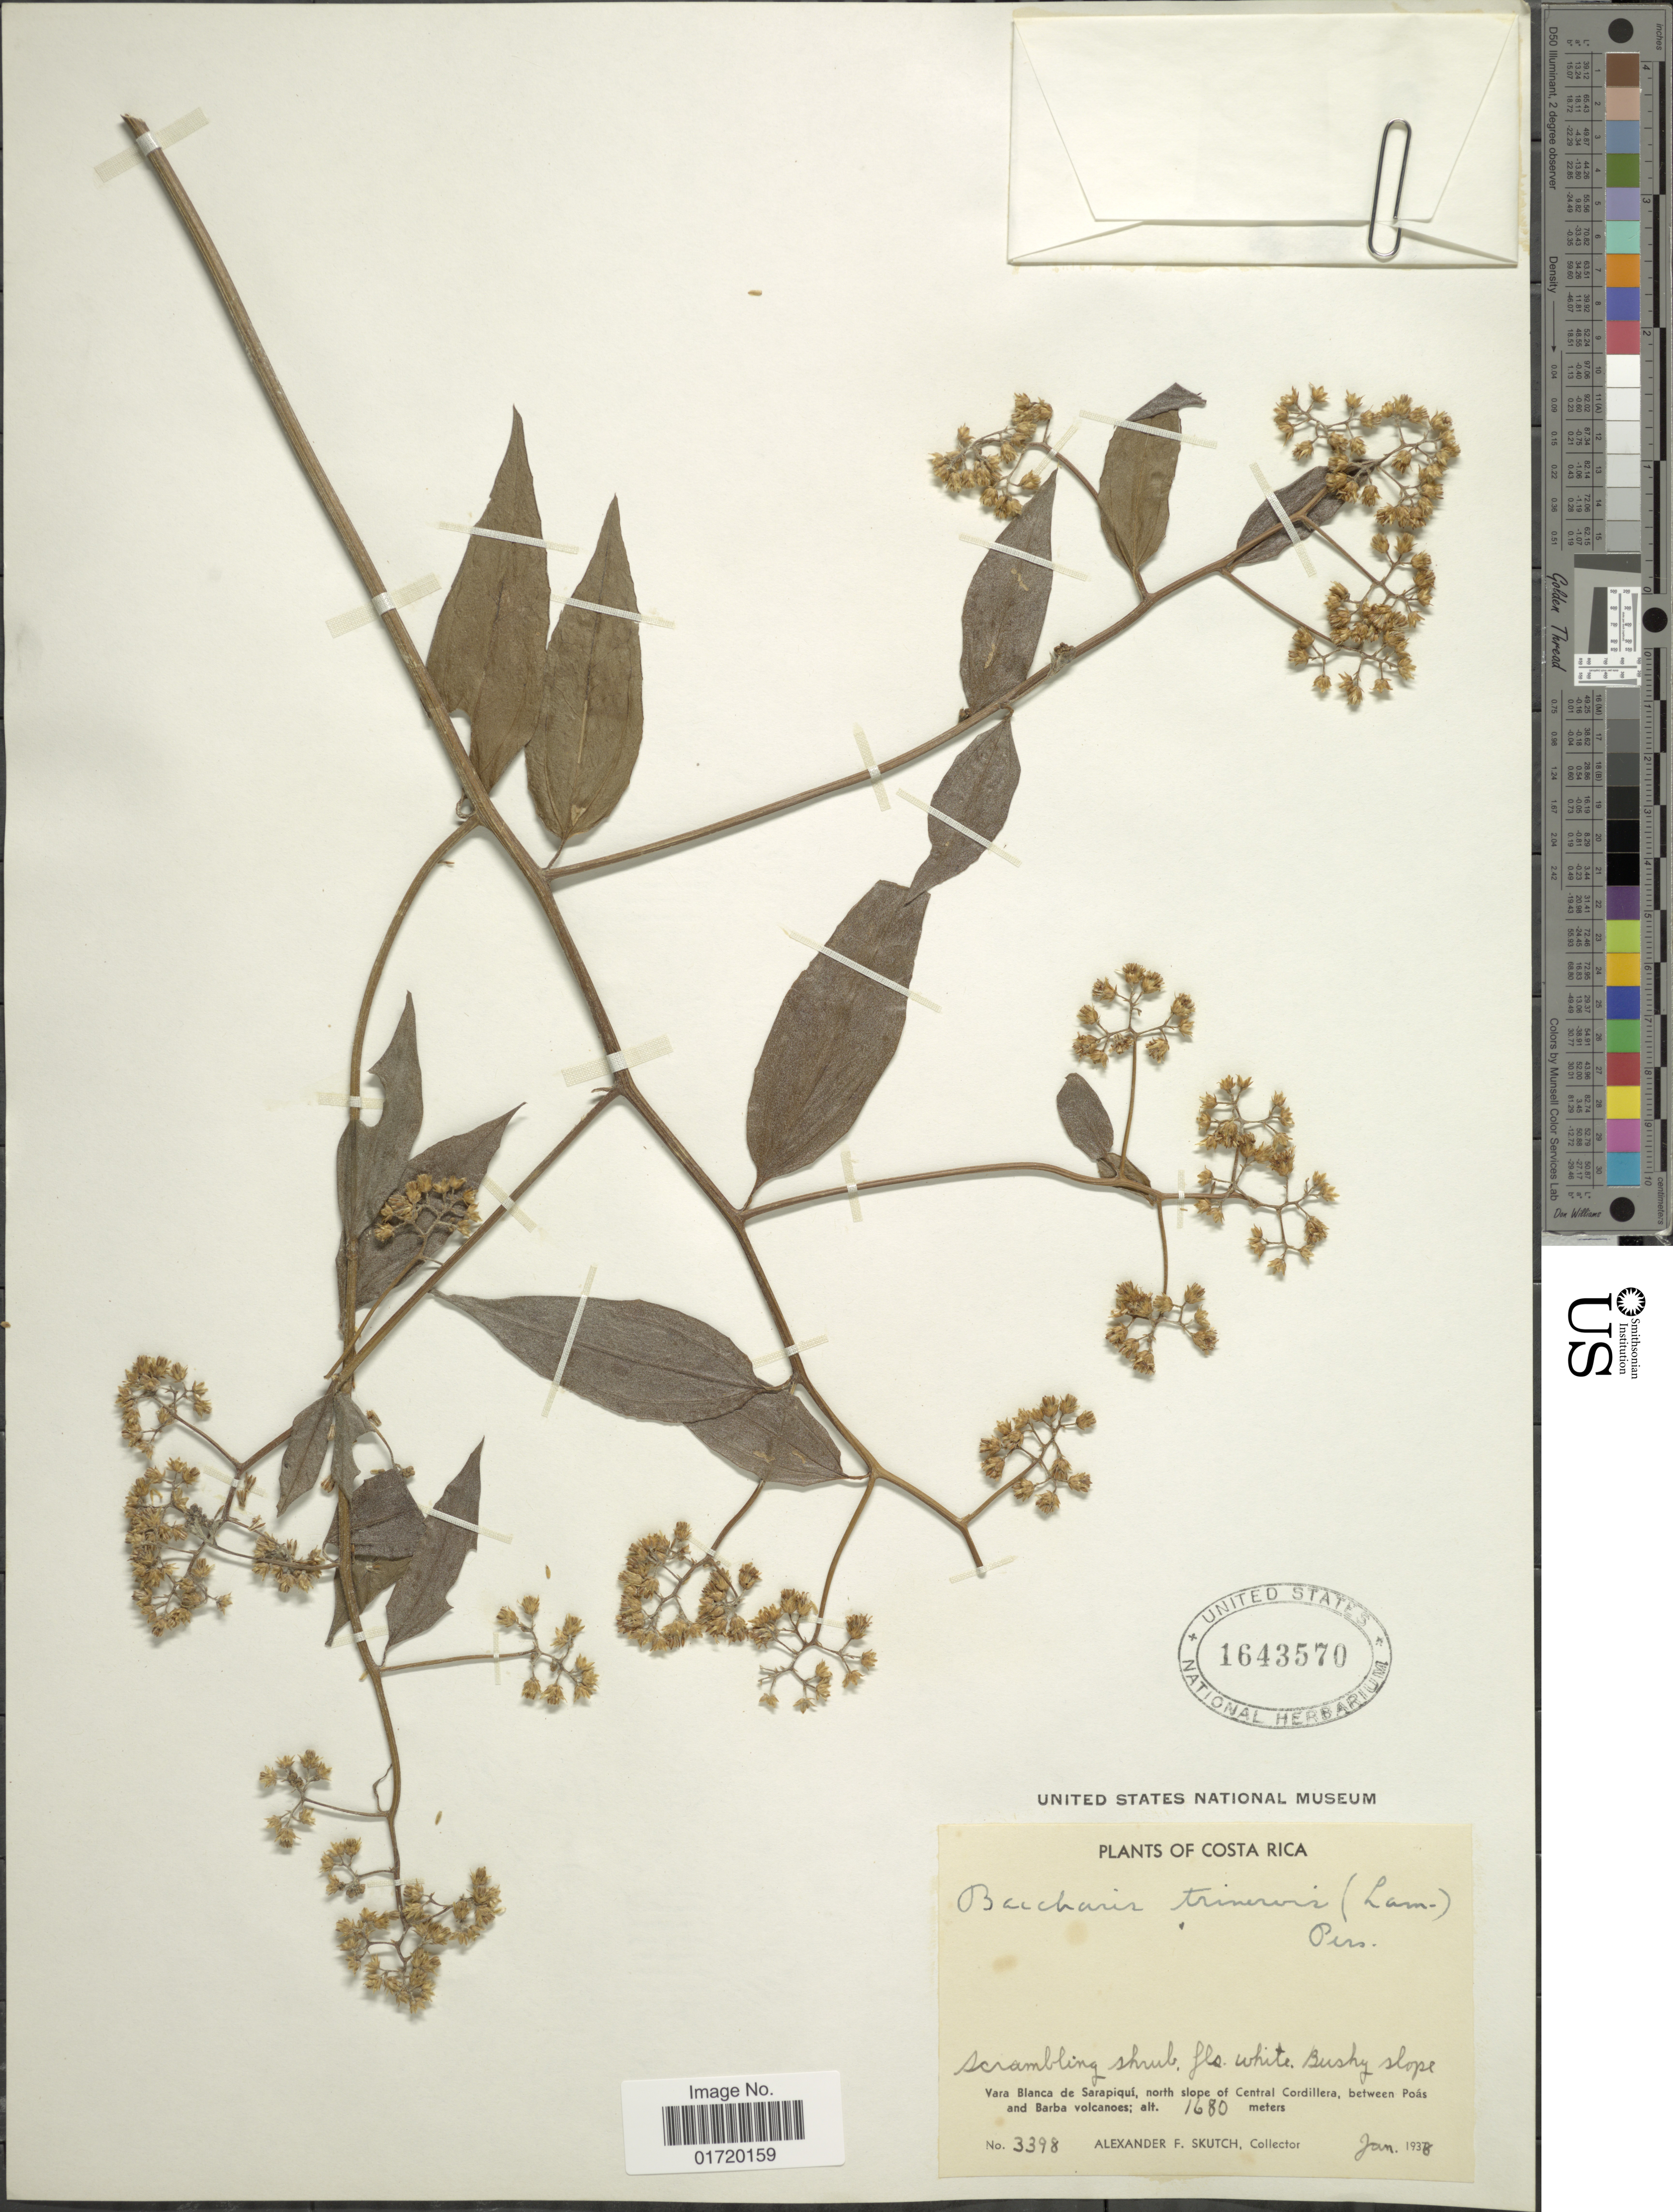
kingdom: Plantae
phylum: Tracheophyta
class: Magnoliopsida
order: Asterales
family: Asteraceae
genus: Baccharis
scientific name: Baccharis trinervis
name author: (Lam.) Pers.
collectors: A. F. Skutch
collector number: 3398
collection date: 1938-01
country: Costa Rica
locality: Vara Blanca de Sarapiqui, north slope of Central Cordillera, between Poas and Barba volcanoes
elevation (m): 1680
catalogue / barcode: US 1643570